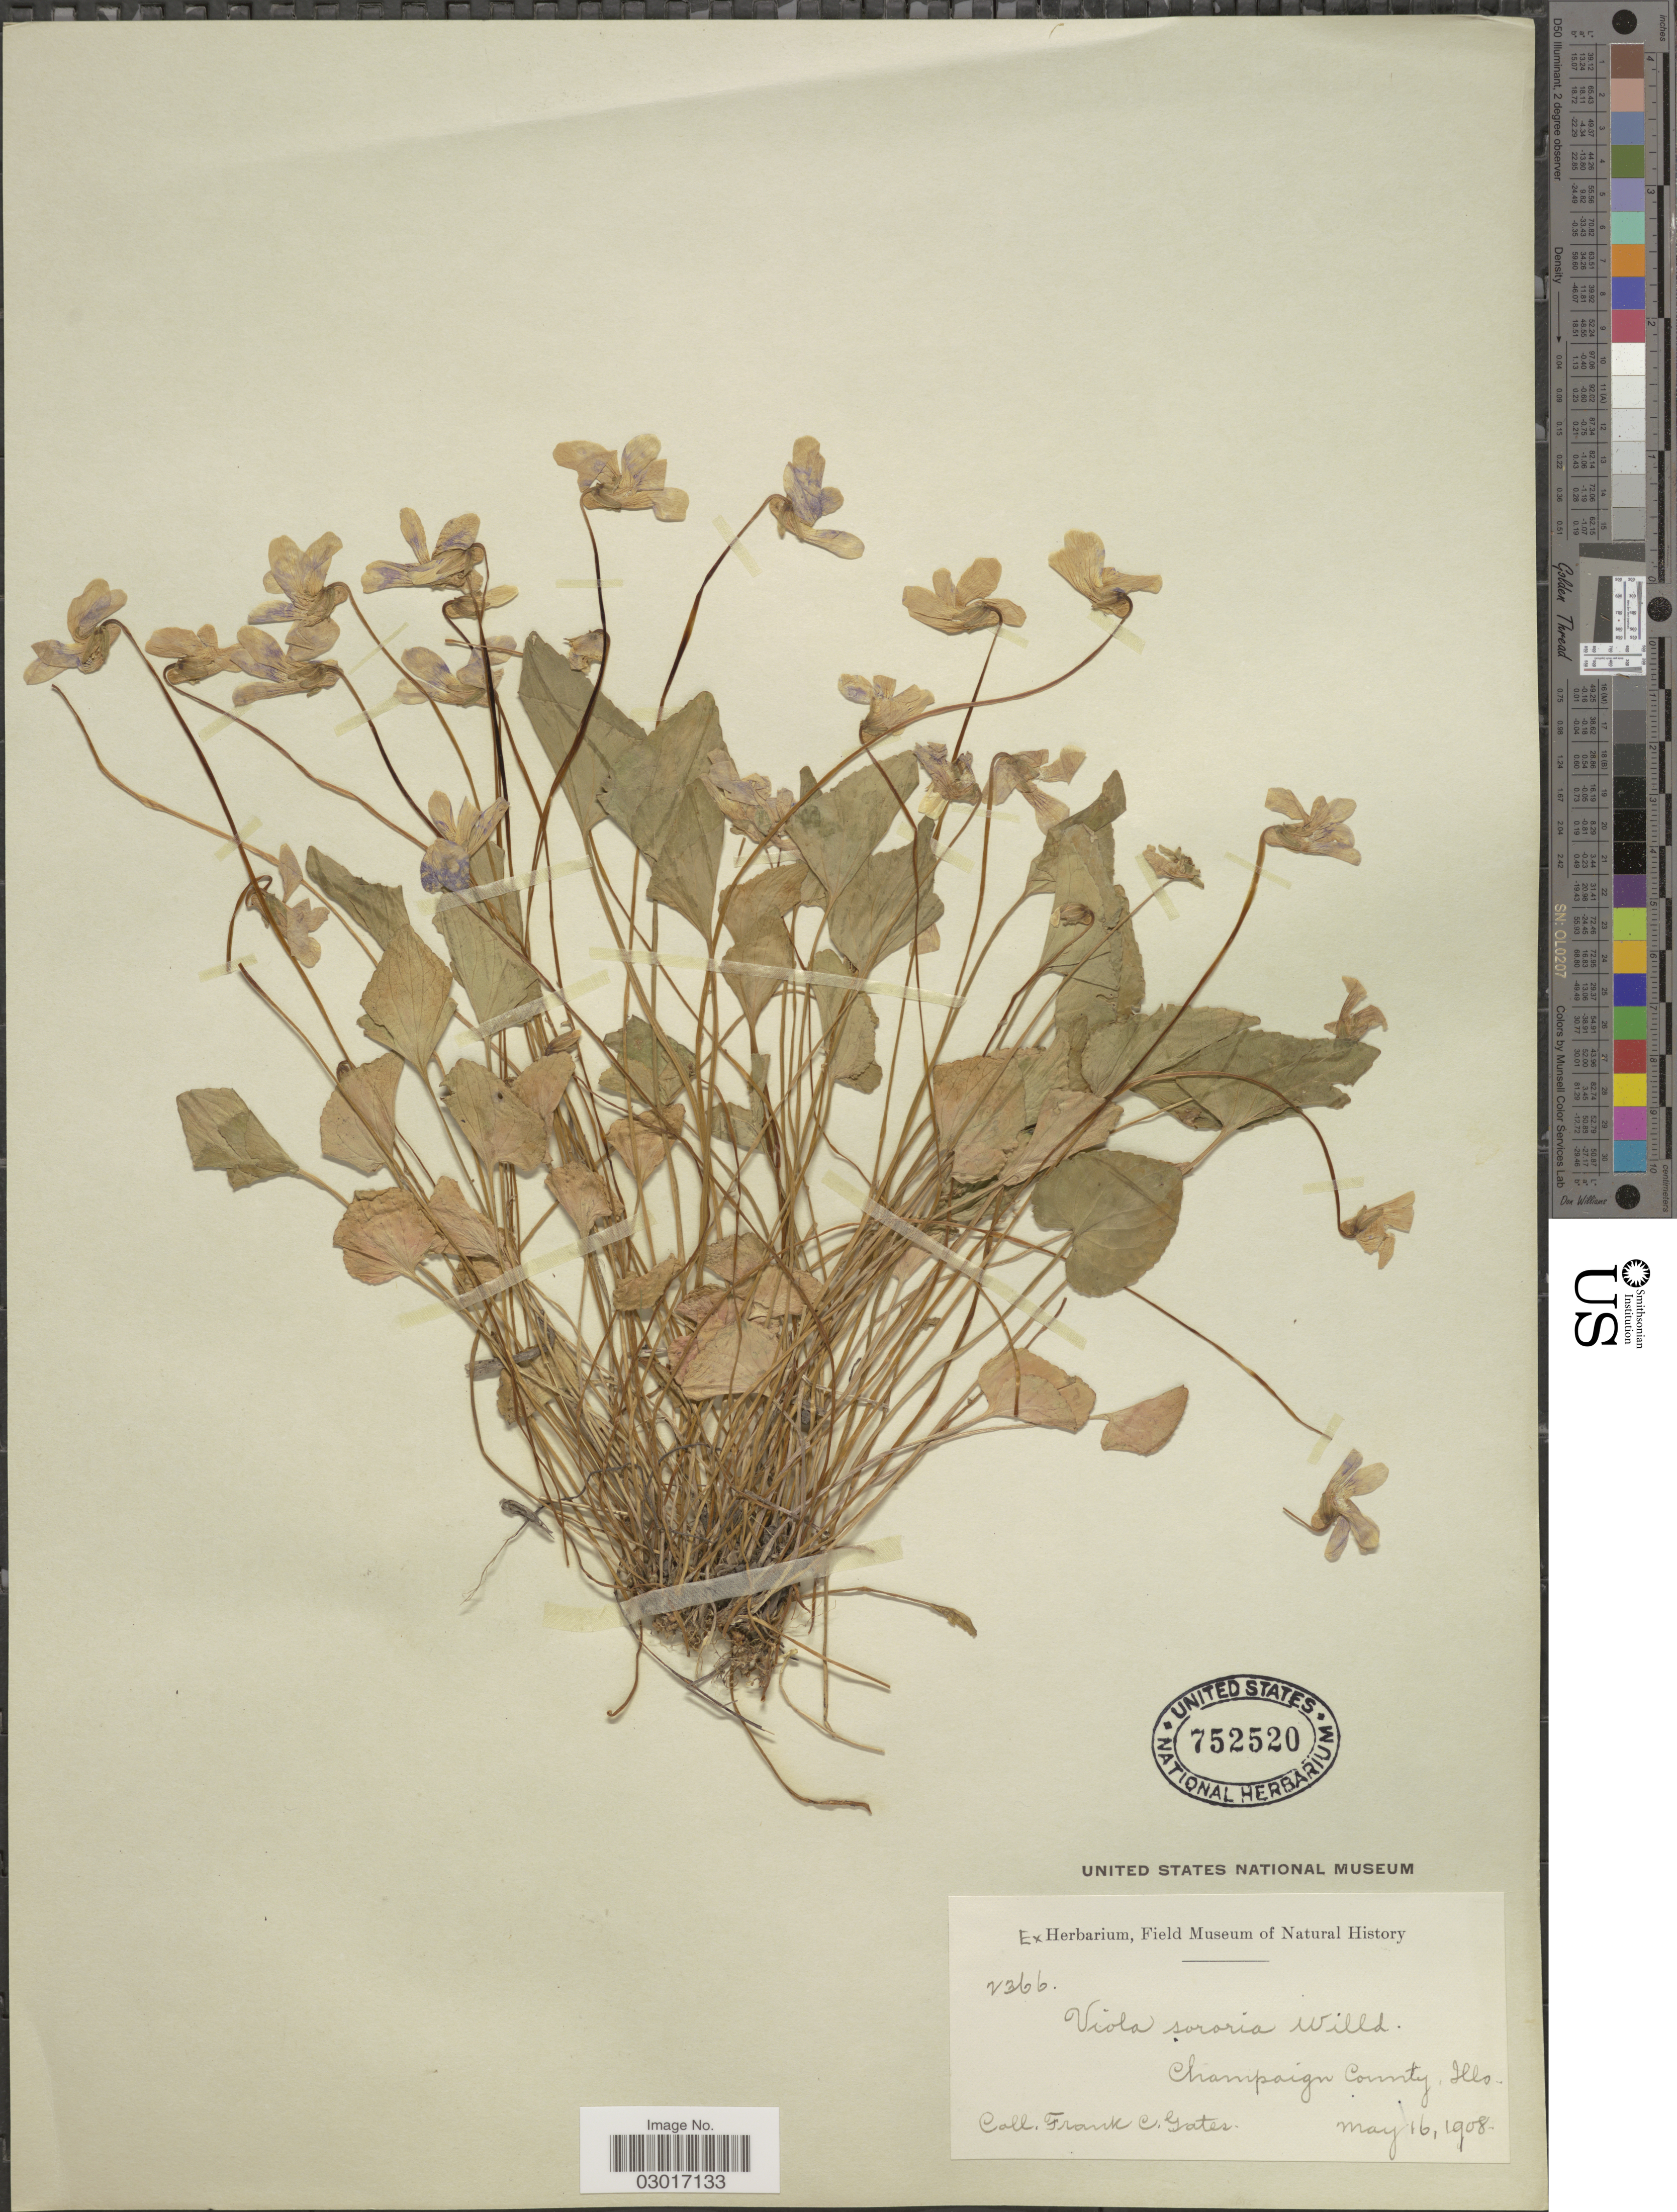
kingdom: Plantae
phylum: Tracheophyta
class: Magnoliopsida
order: Malpighiales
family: Violaceae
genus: Viola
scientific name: Viola sororia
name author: Willd.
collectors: F. C. Gates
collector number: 2366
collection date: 1908-05-16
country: United States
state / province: Illinois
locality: Champaign County, Ills.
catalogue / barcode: US 752520